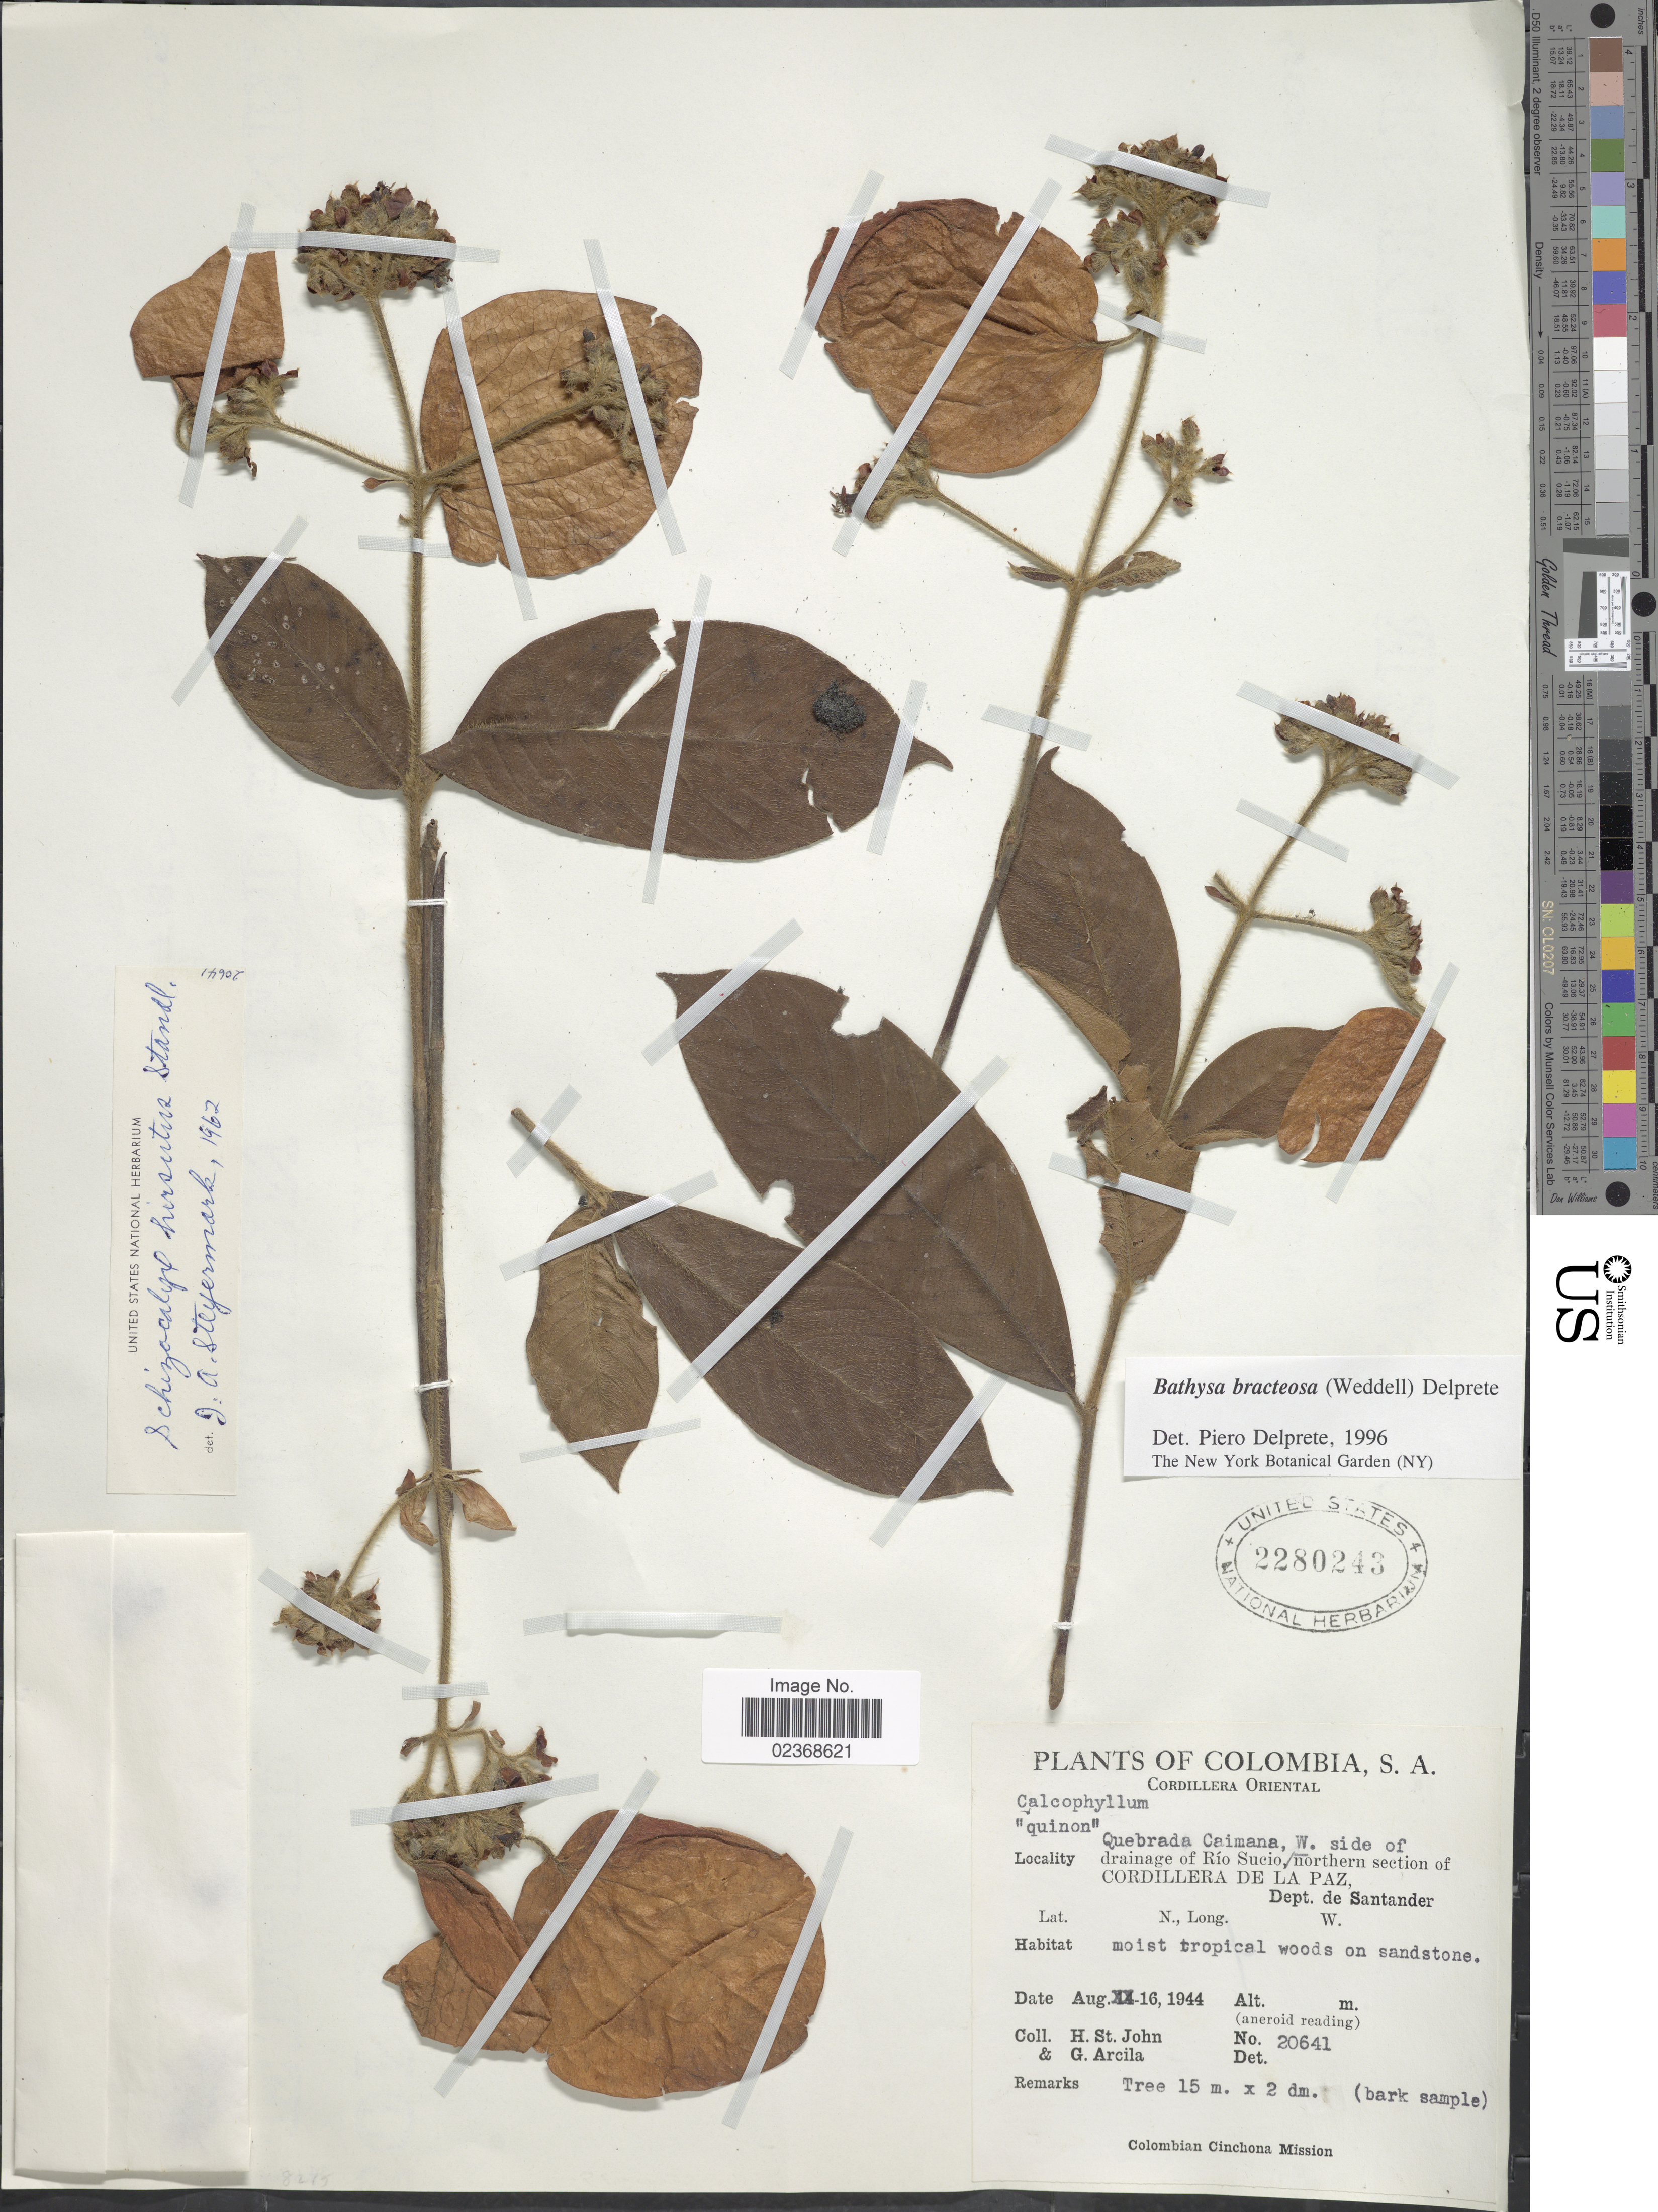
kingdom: Plantae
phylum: Tracheophyta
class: Magnoliopsida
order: Gentianales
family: Rubiaceae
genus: Schizocalyx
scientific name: Schizocalyx bracteosus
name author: Wedd.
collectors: H. St. John & G. Arcila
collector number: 20641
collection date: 1944-08-16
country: Colombia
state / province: Santander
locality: Quebrada Caimana, W. side of drainage of Rio Sucio. northern section of Cordillera de La Paz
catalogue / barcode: US 2280243